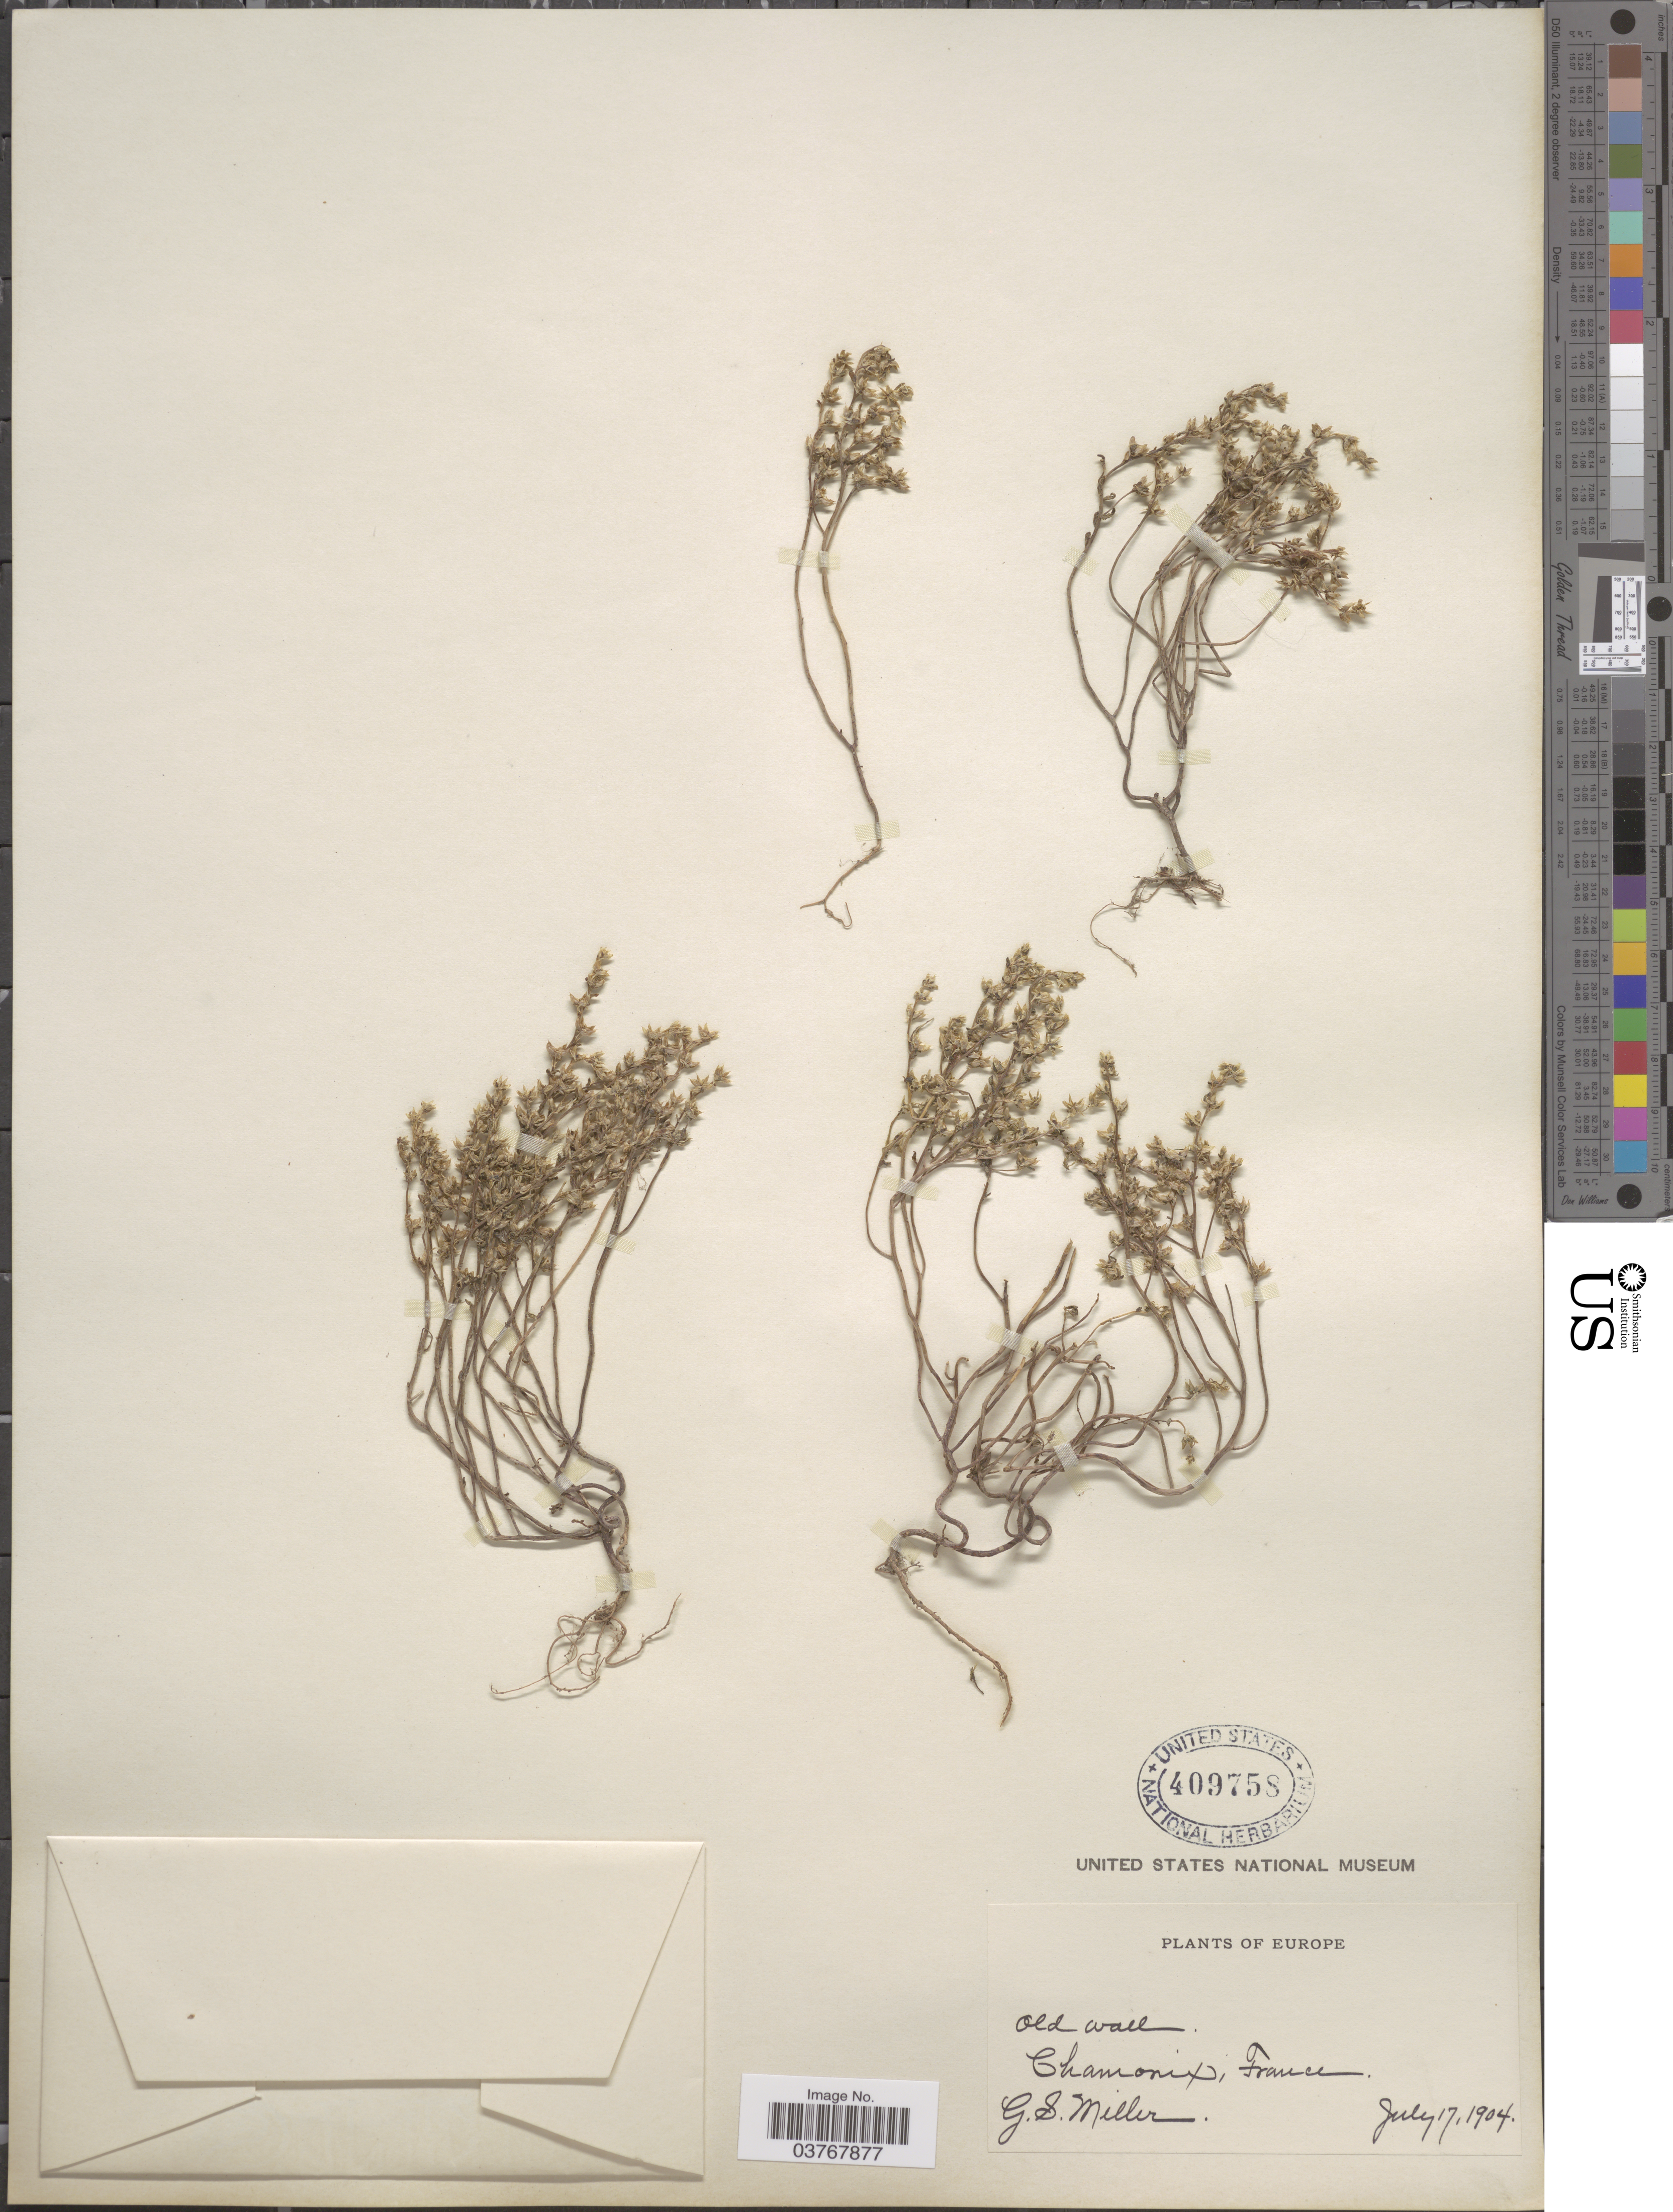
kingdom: Plantae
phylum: Tracheophyta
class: Magnoliopsida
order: Saxifragales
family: Crassulaceae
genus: Sedum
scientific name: Sedum sp.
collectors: G. S. Miller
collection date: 1904-07-17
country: France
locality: Old wall. Chamonix.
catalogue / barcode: US 409758